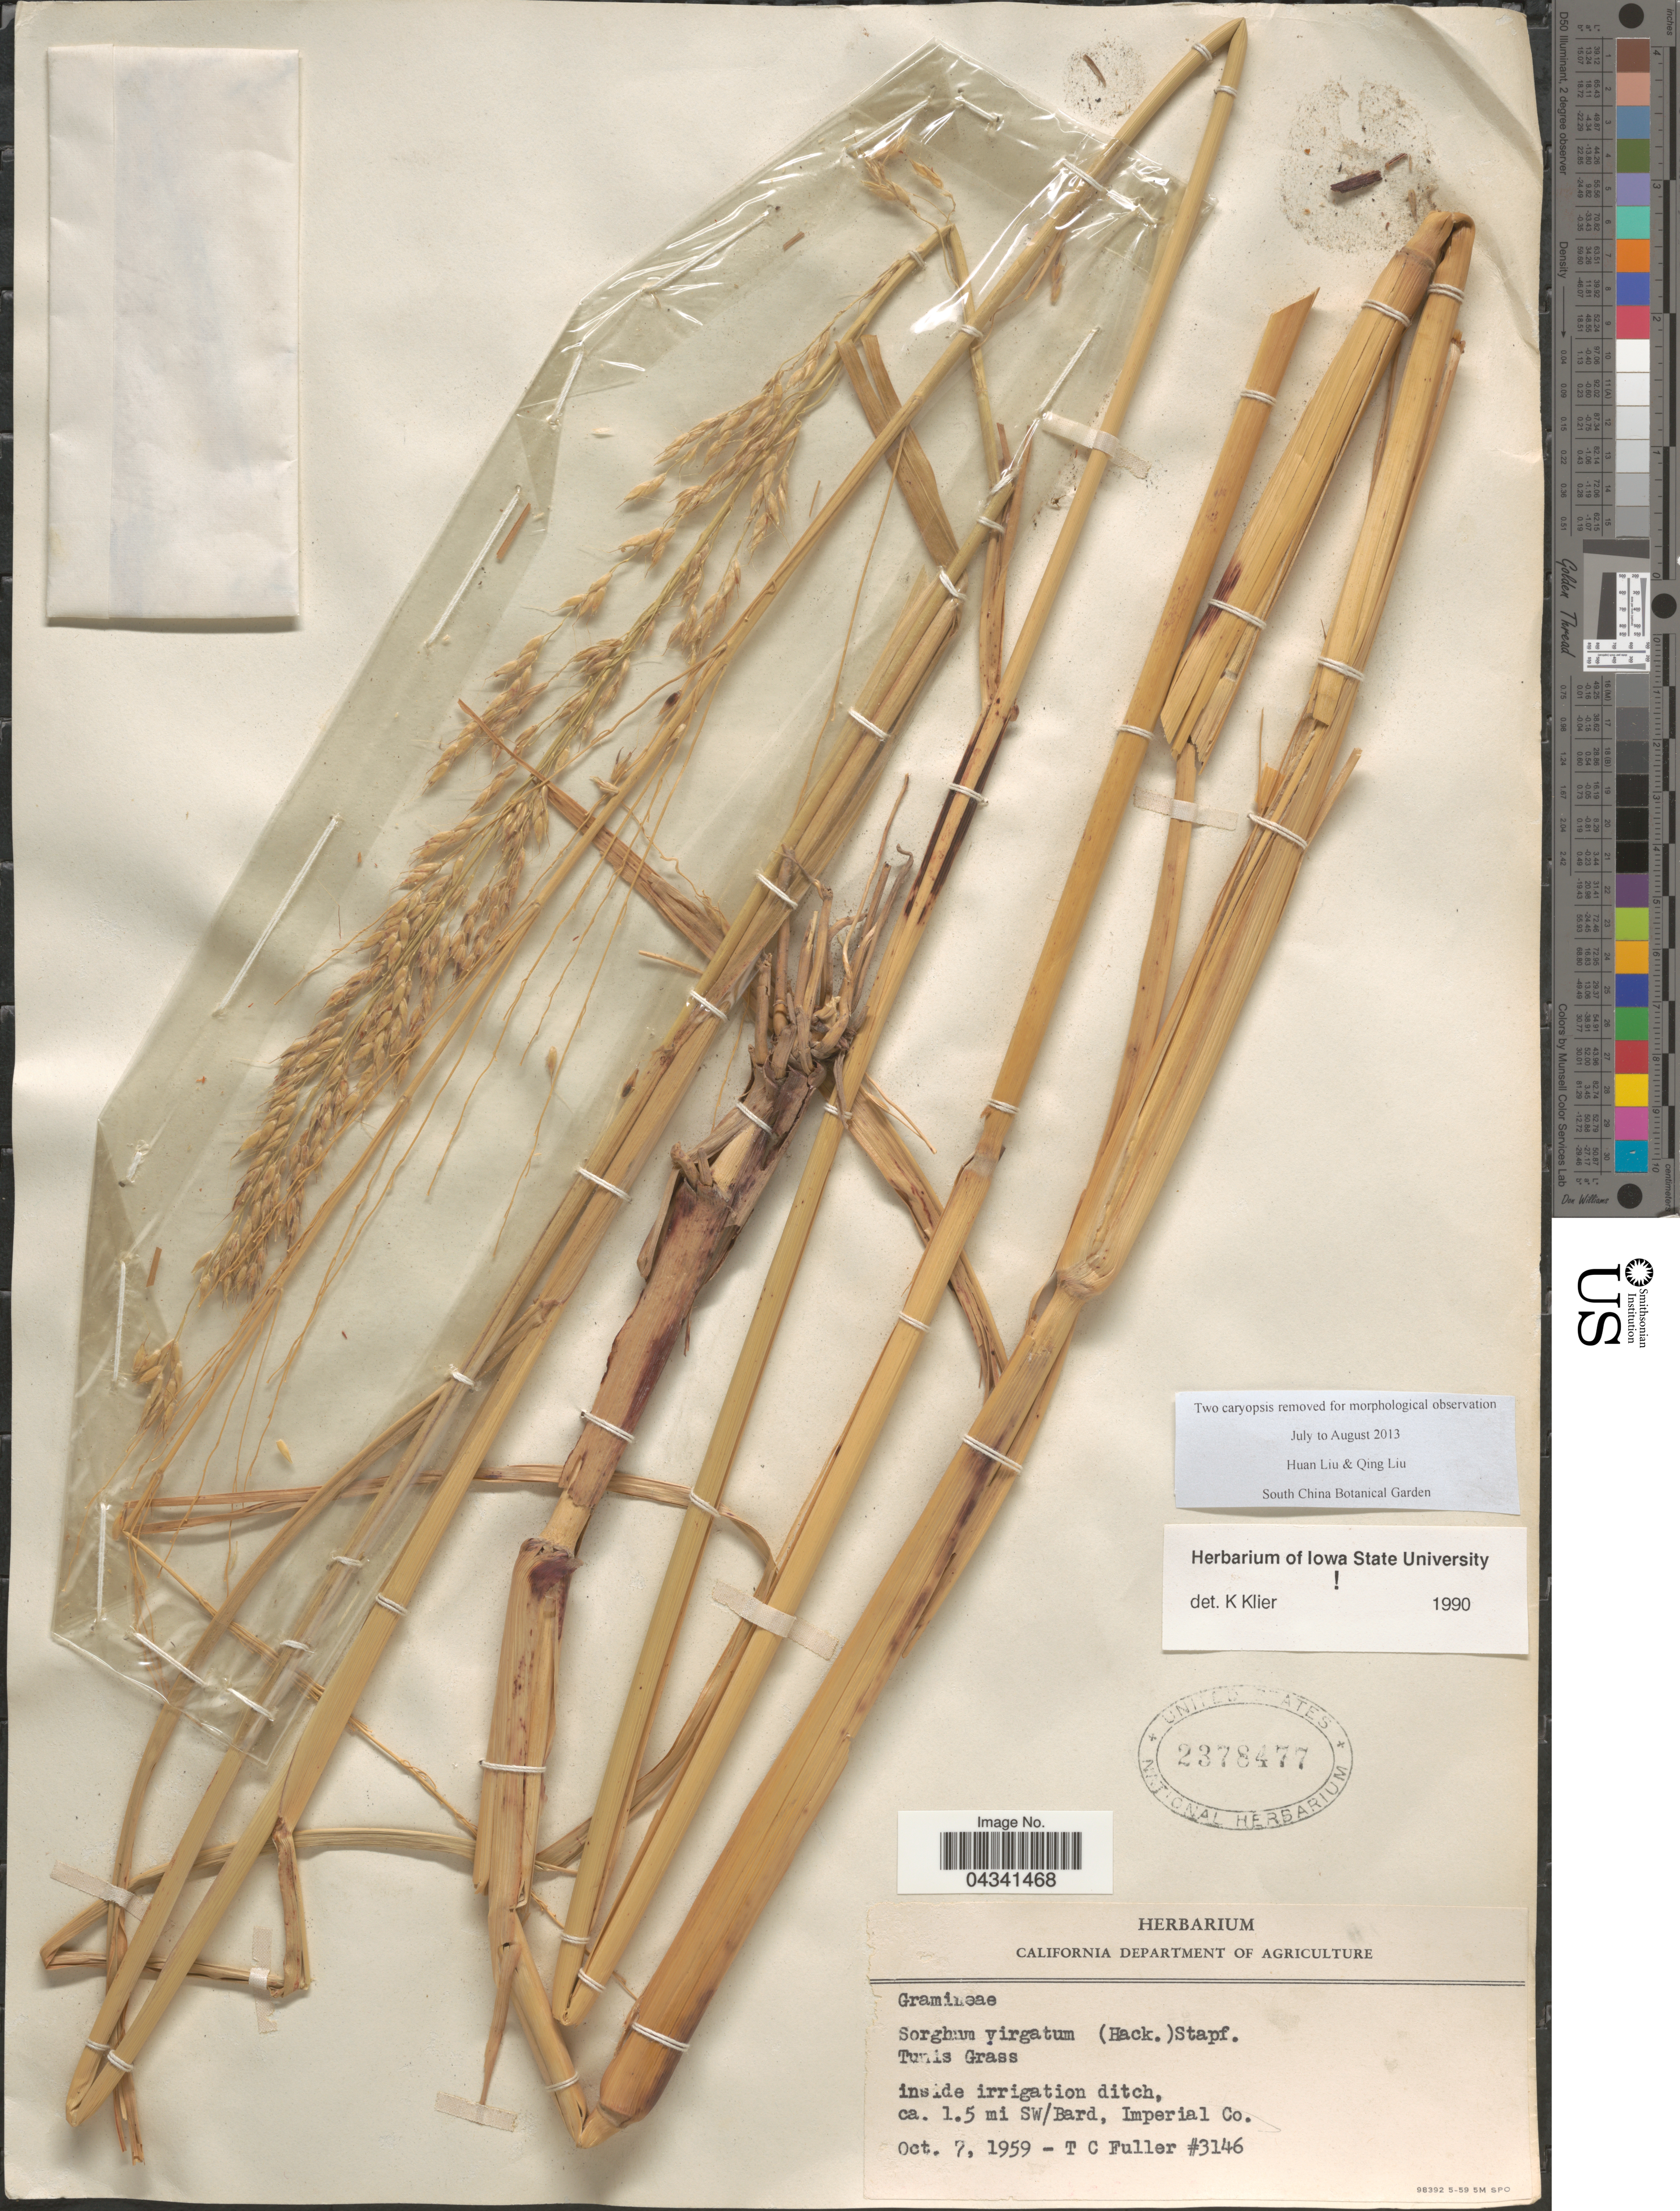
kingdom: Plantae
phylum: Tracheophyta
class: Liliopsida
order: Poales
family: Poaceae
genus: Sorghum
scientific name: Sorghum bicolor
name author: (L.) Moench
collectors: T. Fuller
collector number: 3146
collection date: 1959-10-07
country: United States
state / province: California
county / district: Imperial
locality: Inside irrigation ditch, ca. 1.5 mi SW/Bard, Imperial Co.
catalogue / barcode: US 2378477